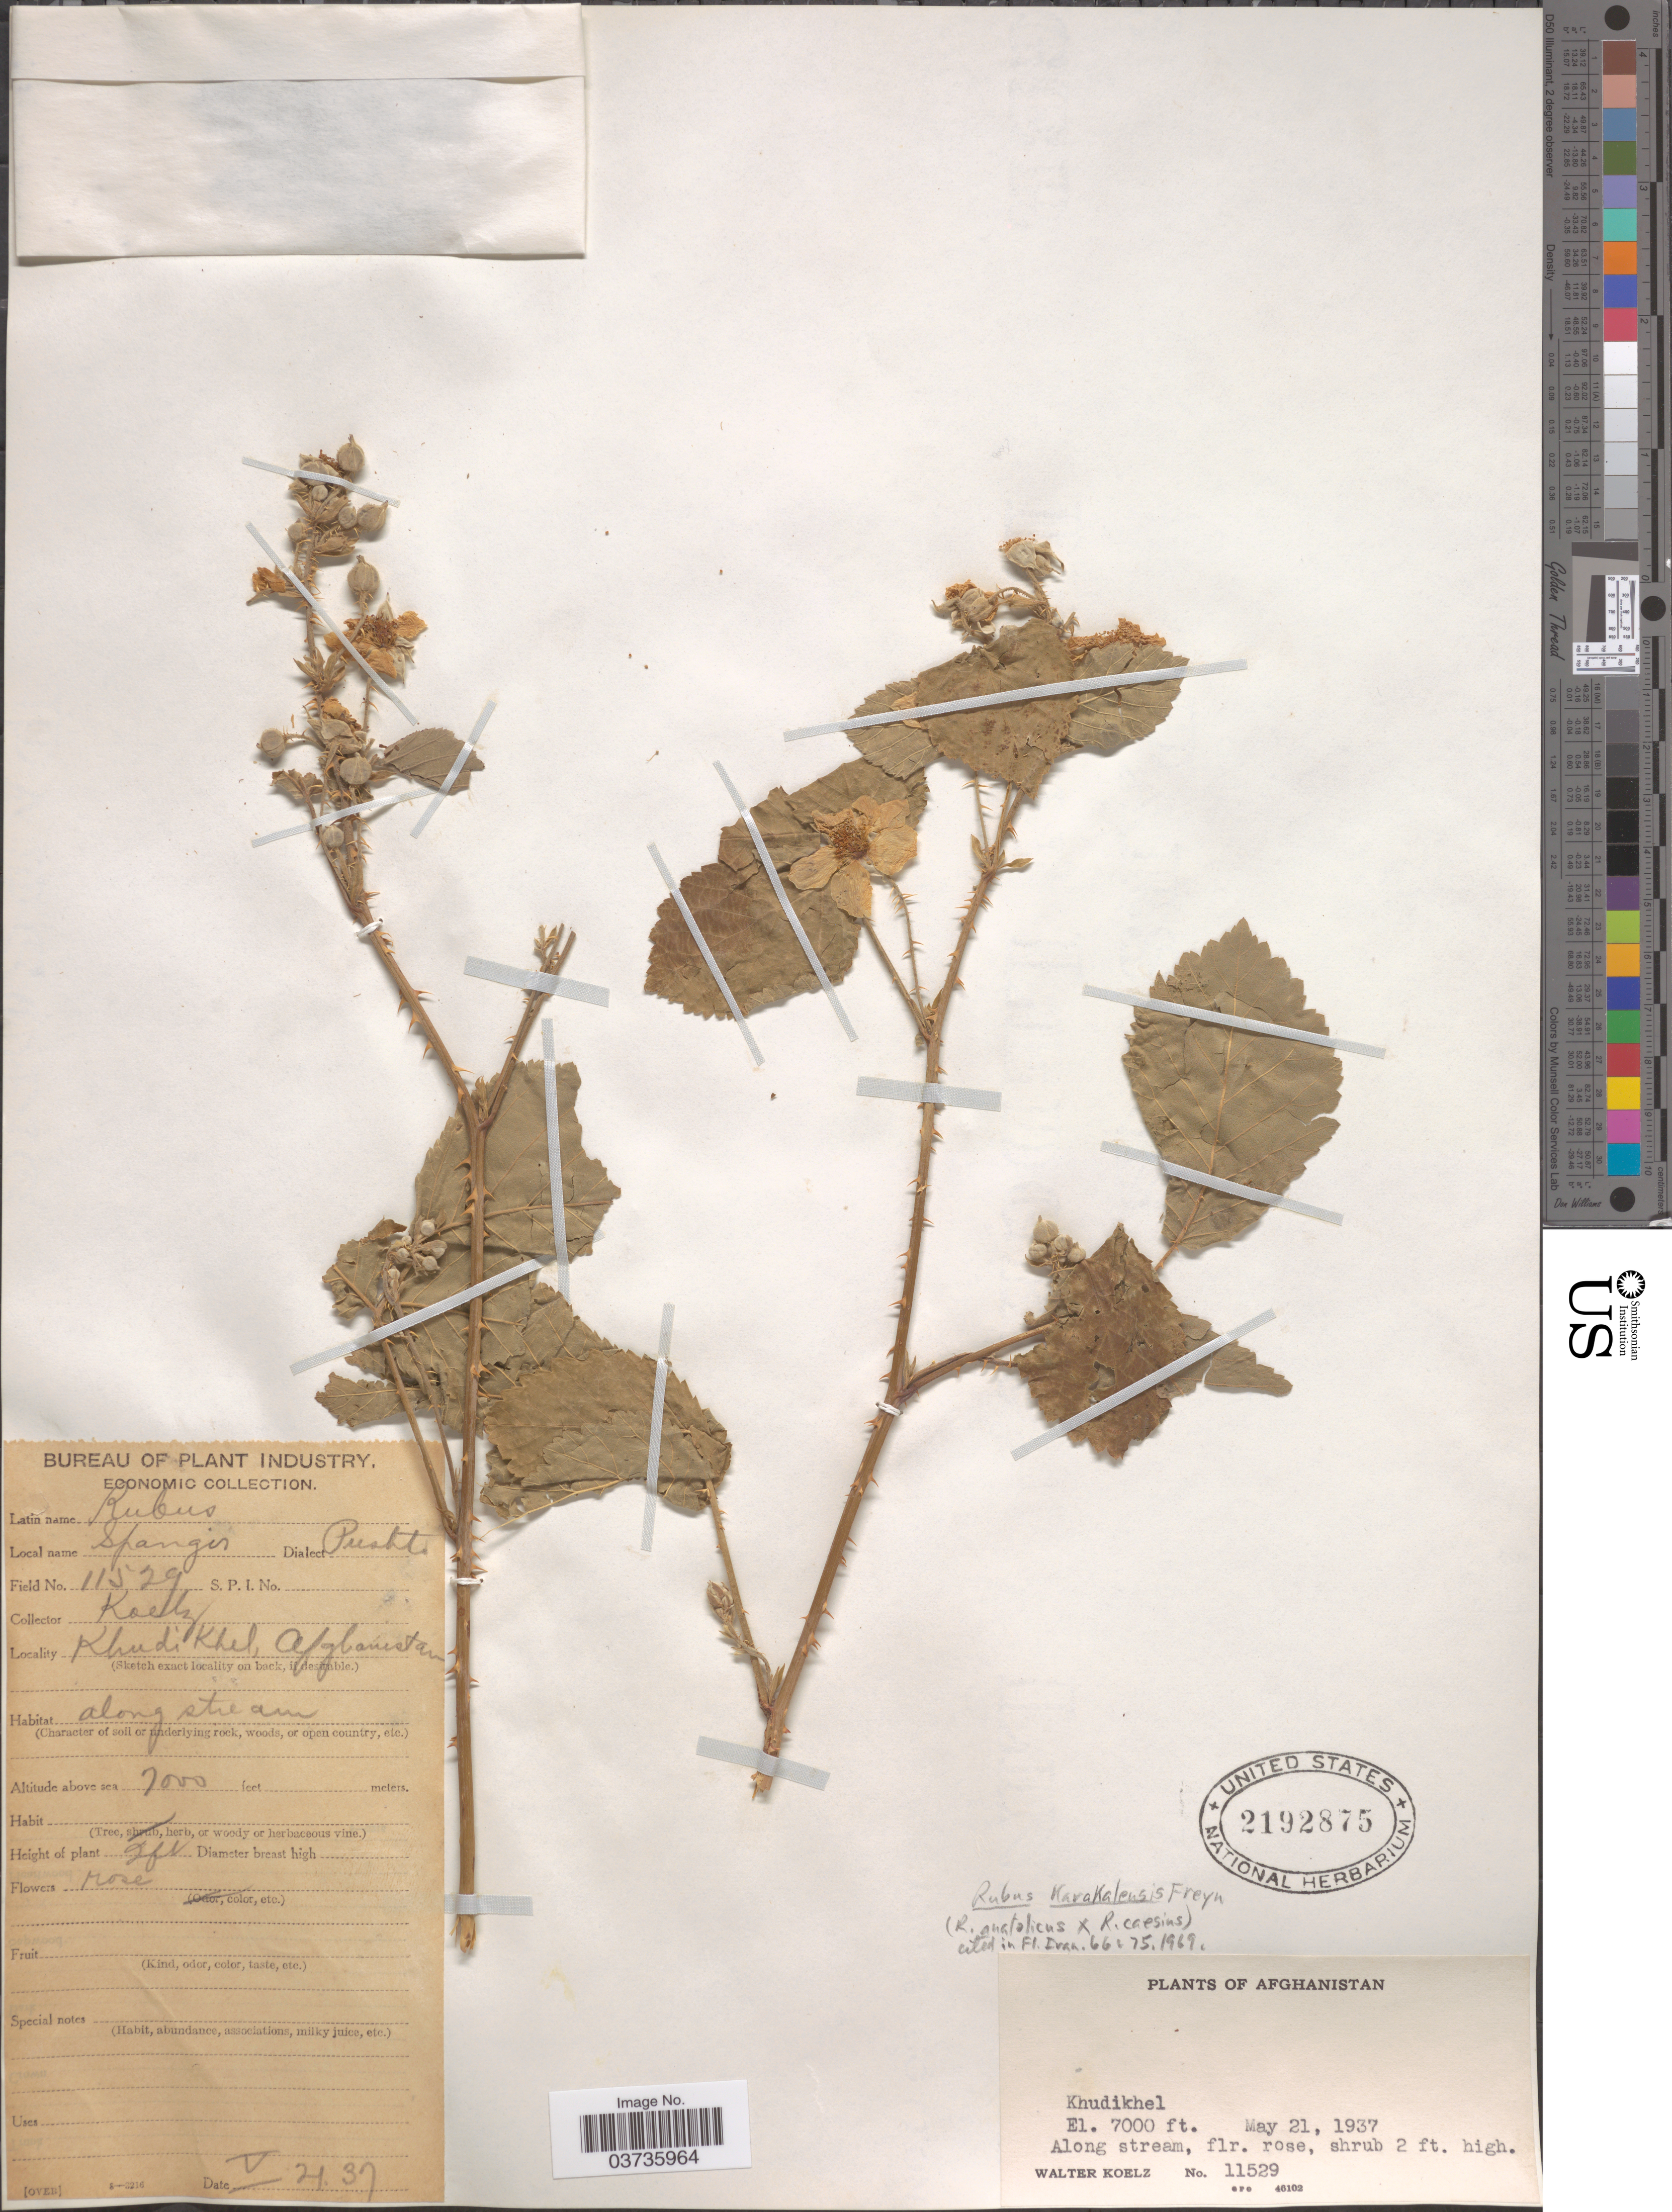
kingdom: Plantae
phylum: Tracheophyta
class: Magnoliopsida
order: Rosales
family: Rosaceae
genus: Rubus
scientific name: Rubus karakalensis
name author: Freyn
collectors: W. N. Koelz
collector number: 11529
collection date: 1937-05-21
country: Afghanistan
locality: Khudikhel.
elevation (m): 2134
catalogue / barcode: US 2192875